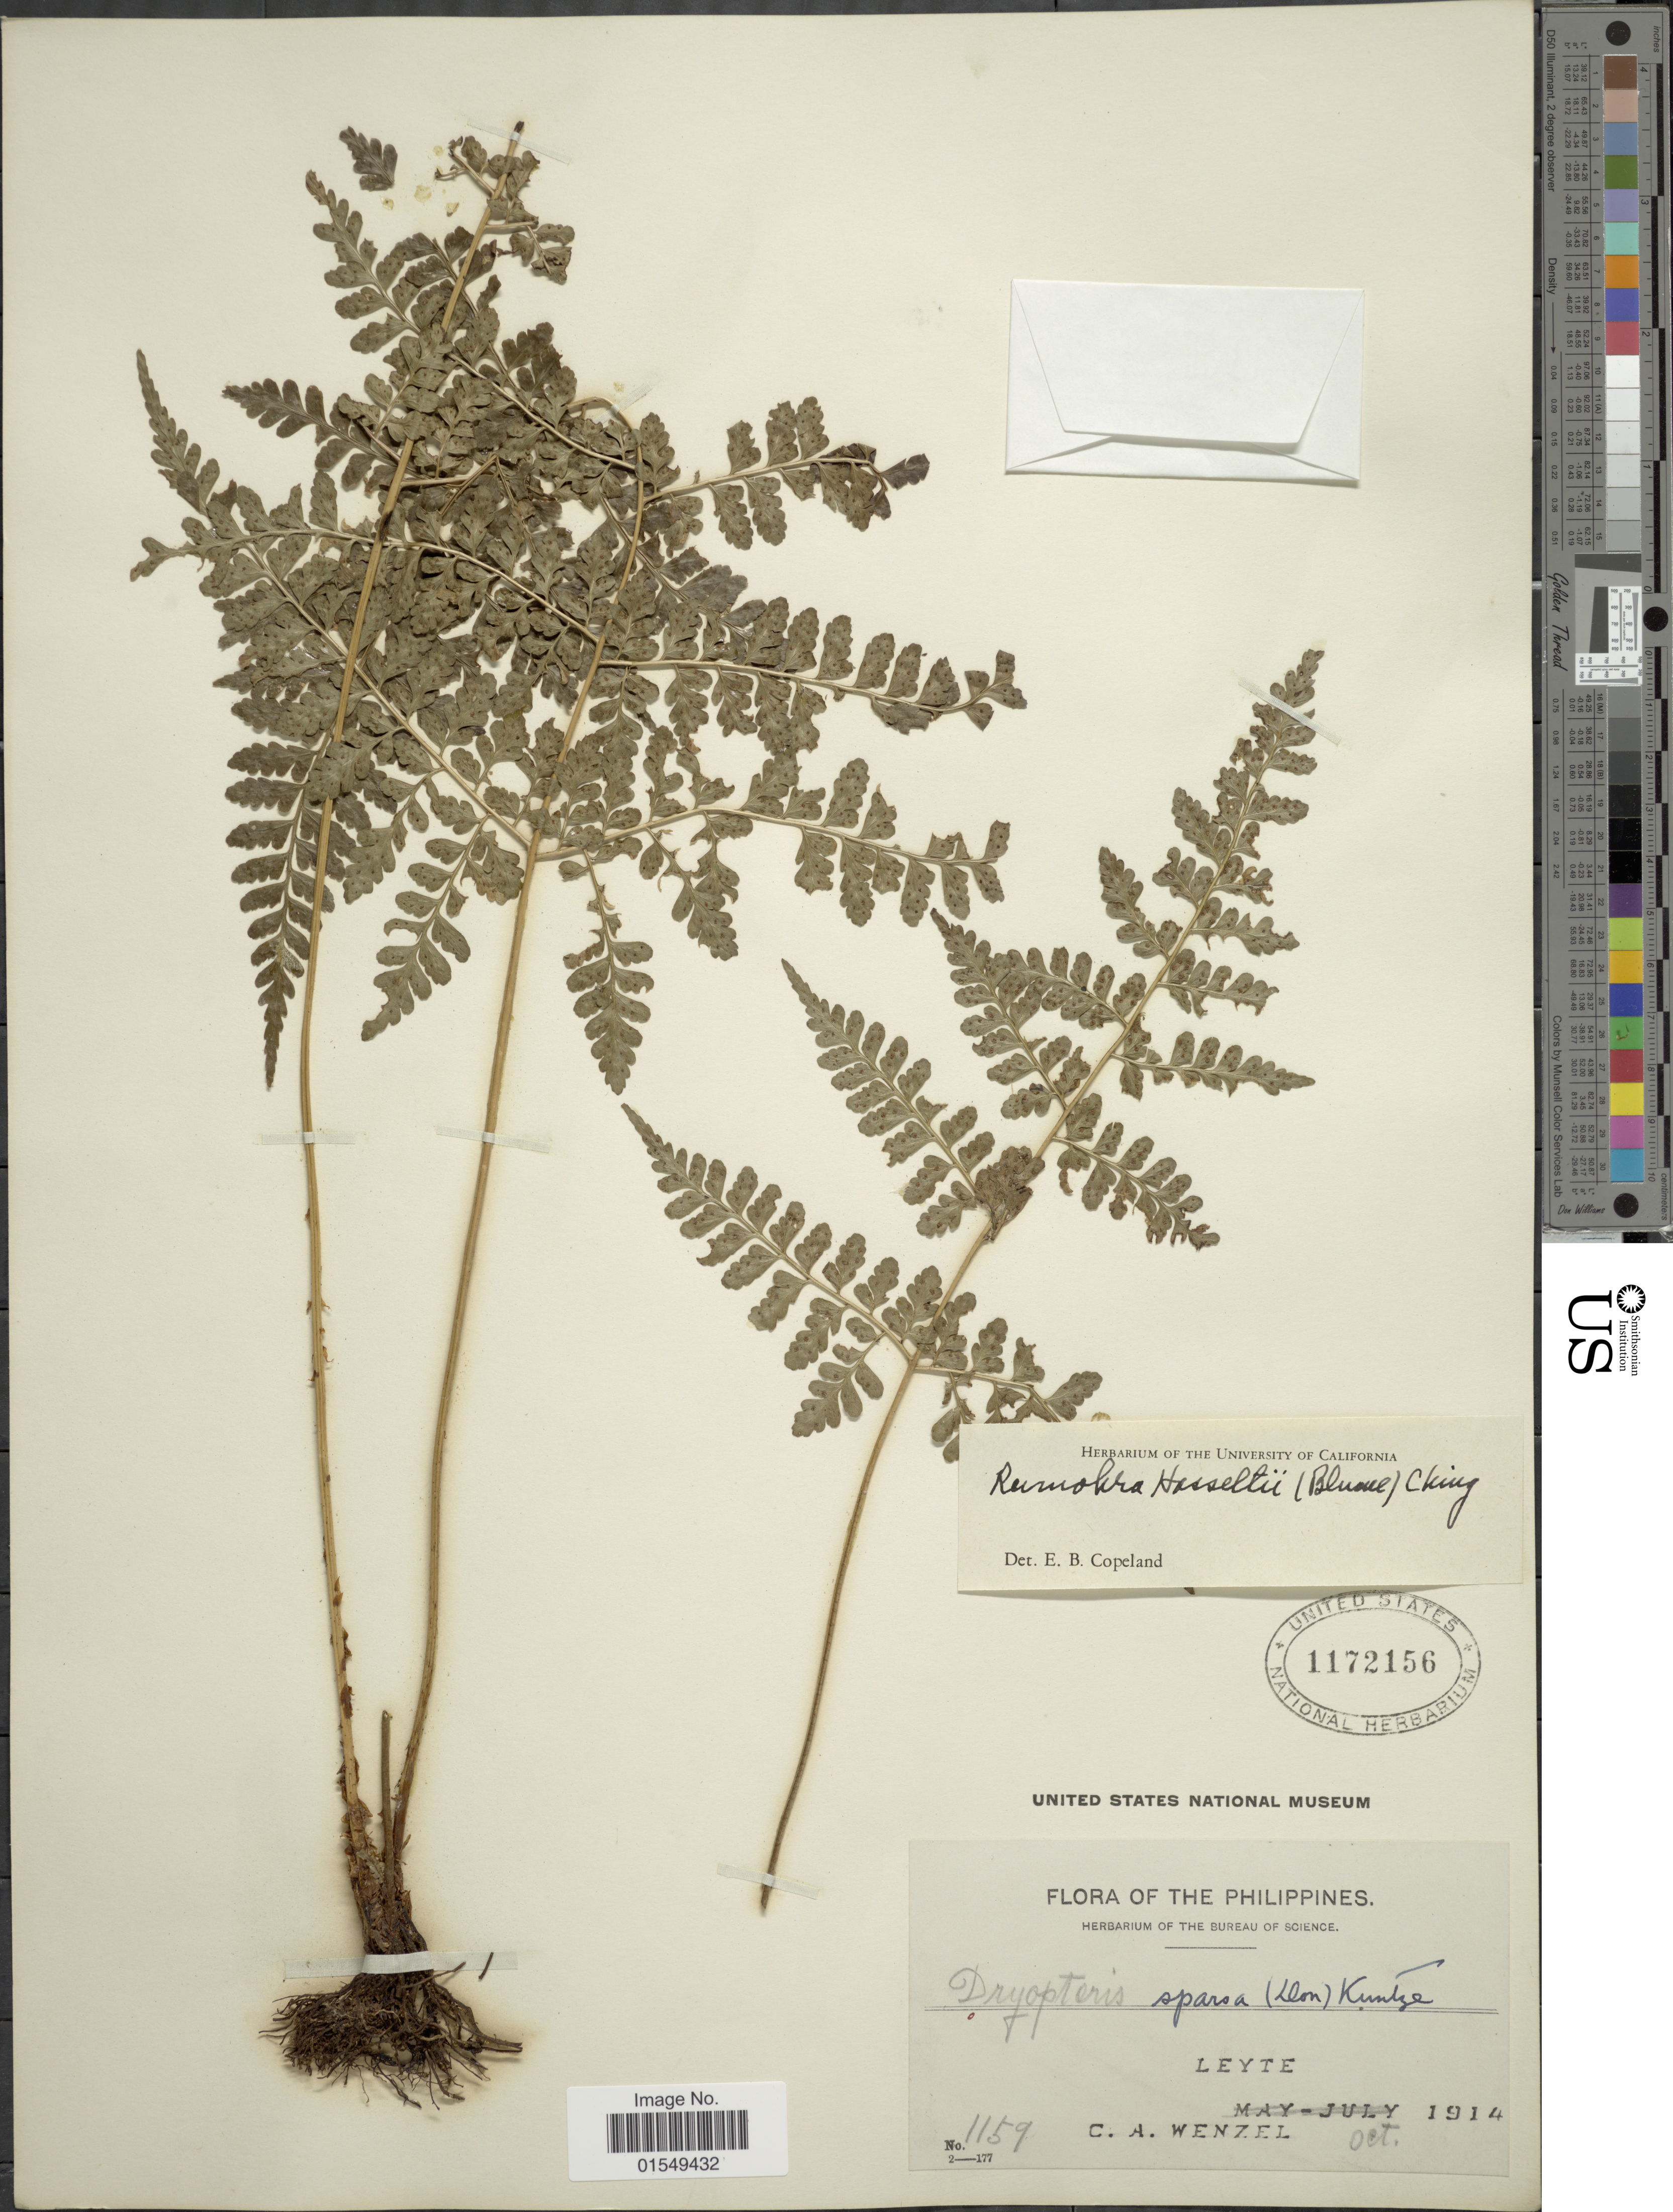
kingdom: Plantae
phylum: Tracheophyta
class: Polypodiopsida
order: Polypodiales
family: Dryopteridaceae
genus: Arachniodes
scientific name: Arachniodes hasseltii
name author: (Blume) Ching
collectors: C. Wenzel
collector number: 1159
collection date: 1914-10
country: Philippines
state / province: Eastern Visayas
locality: Leyte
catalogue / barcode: US 1172156